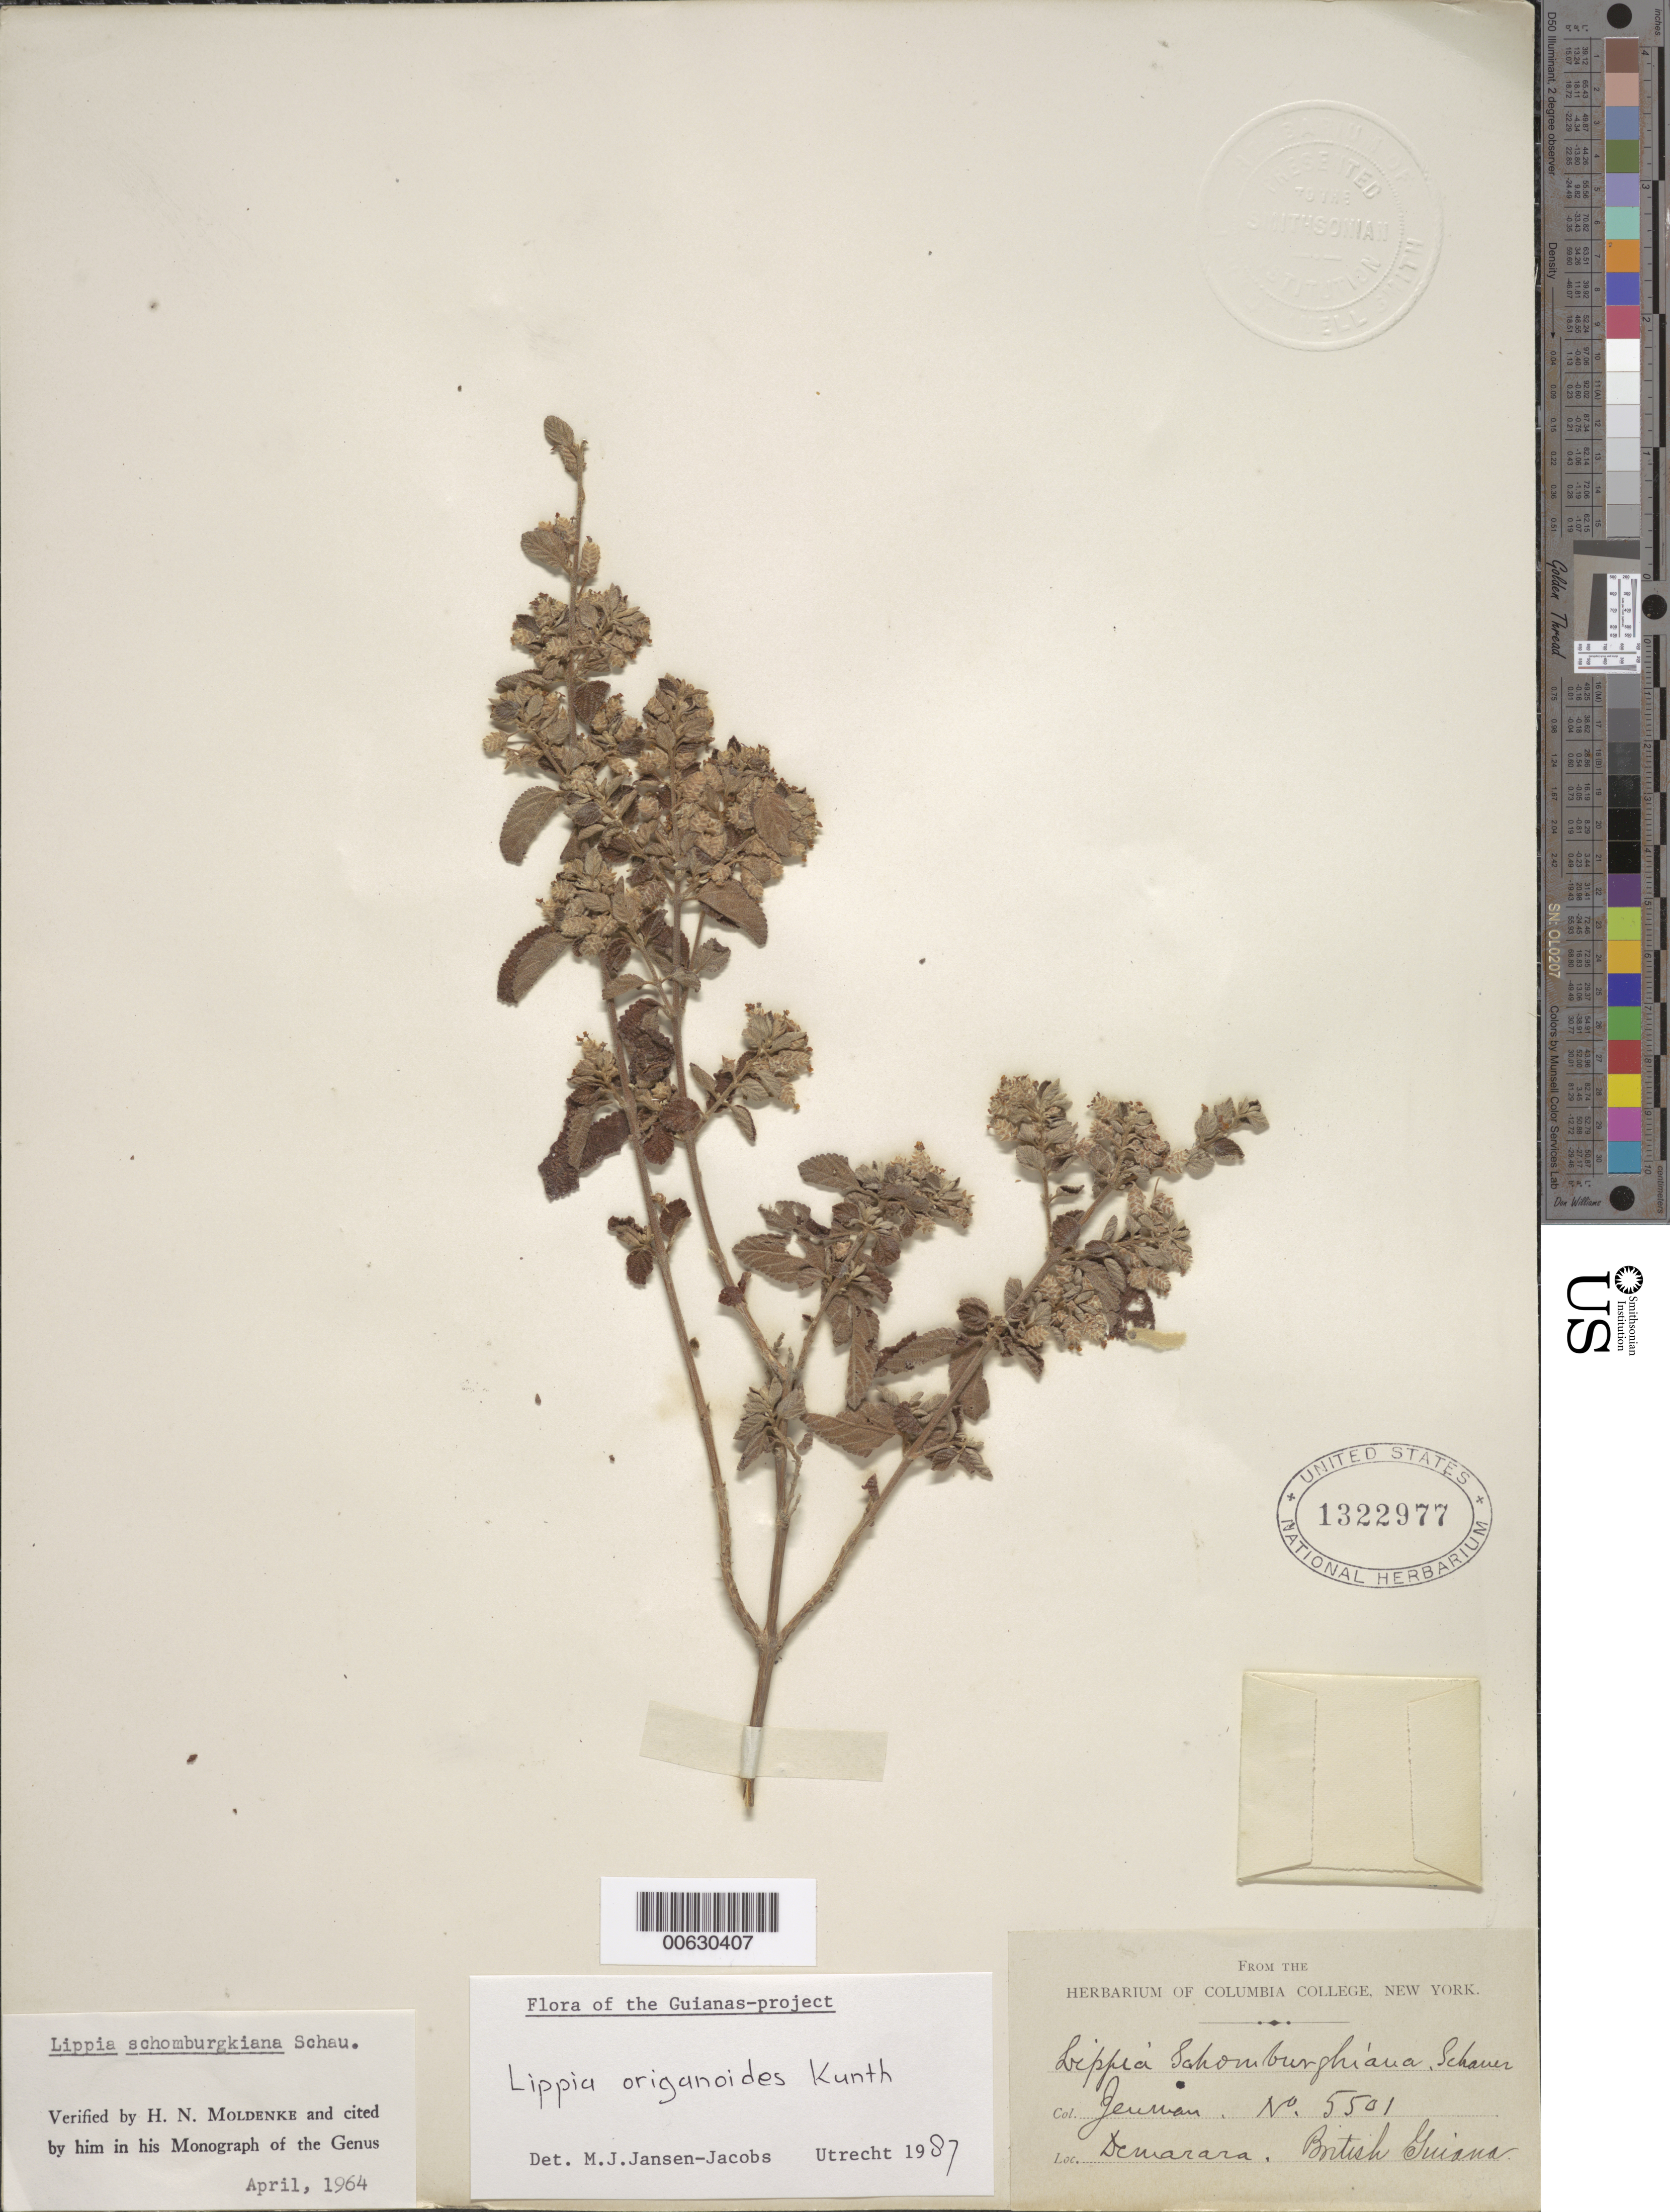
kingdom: Plantae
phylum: Tracheophyta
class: Magnoliopsida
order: Lamiales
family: Verbenaceae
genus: Lippia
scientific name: Lippia origanoides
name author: Kunth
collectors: -. Jenman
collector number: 5501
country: Guyana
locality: Demerara. British Guiana.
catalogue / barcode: US 1322977